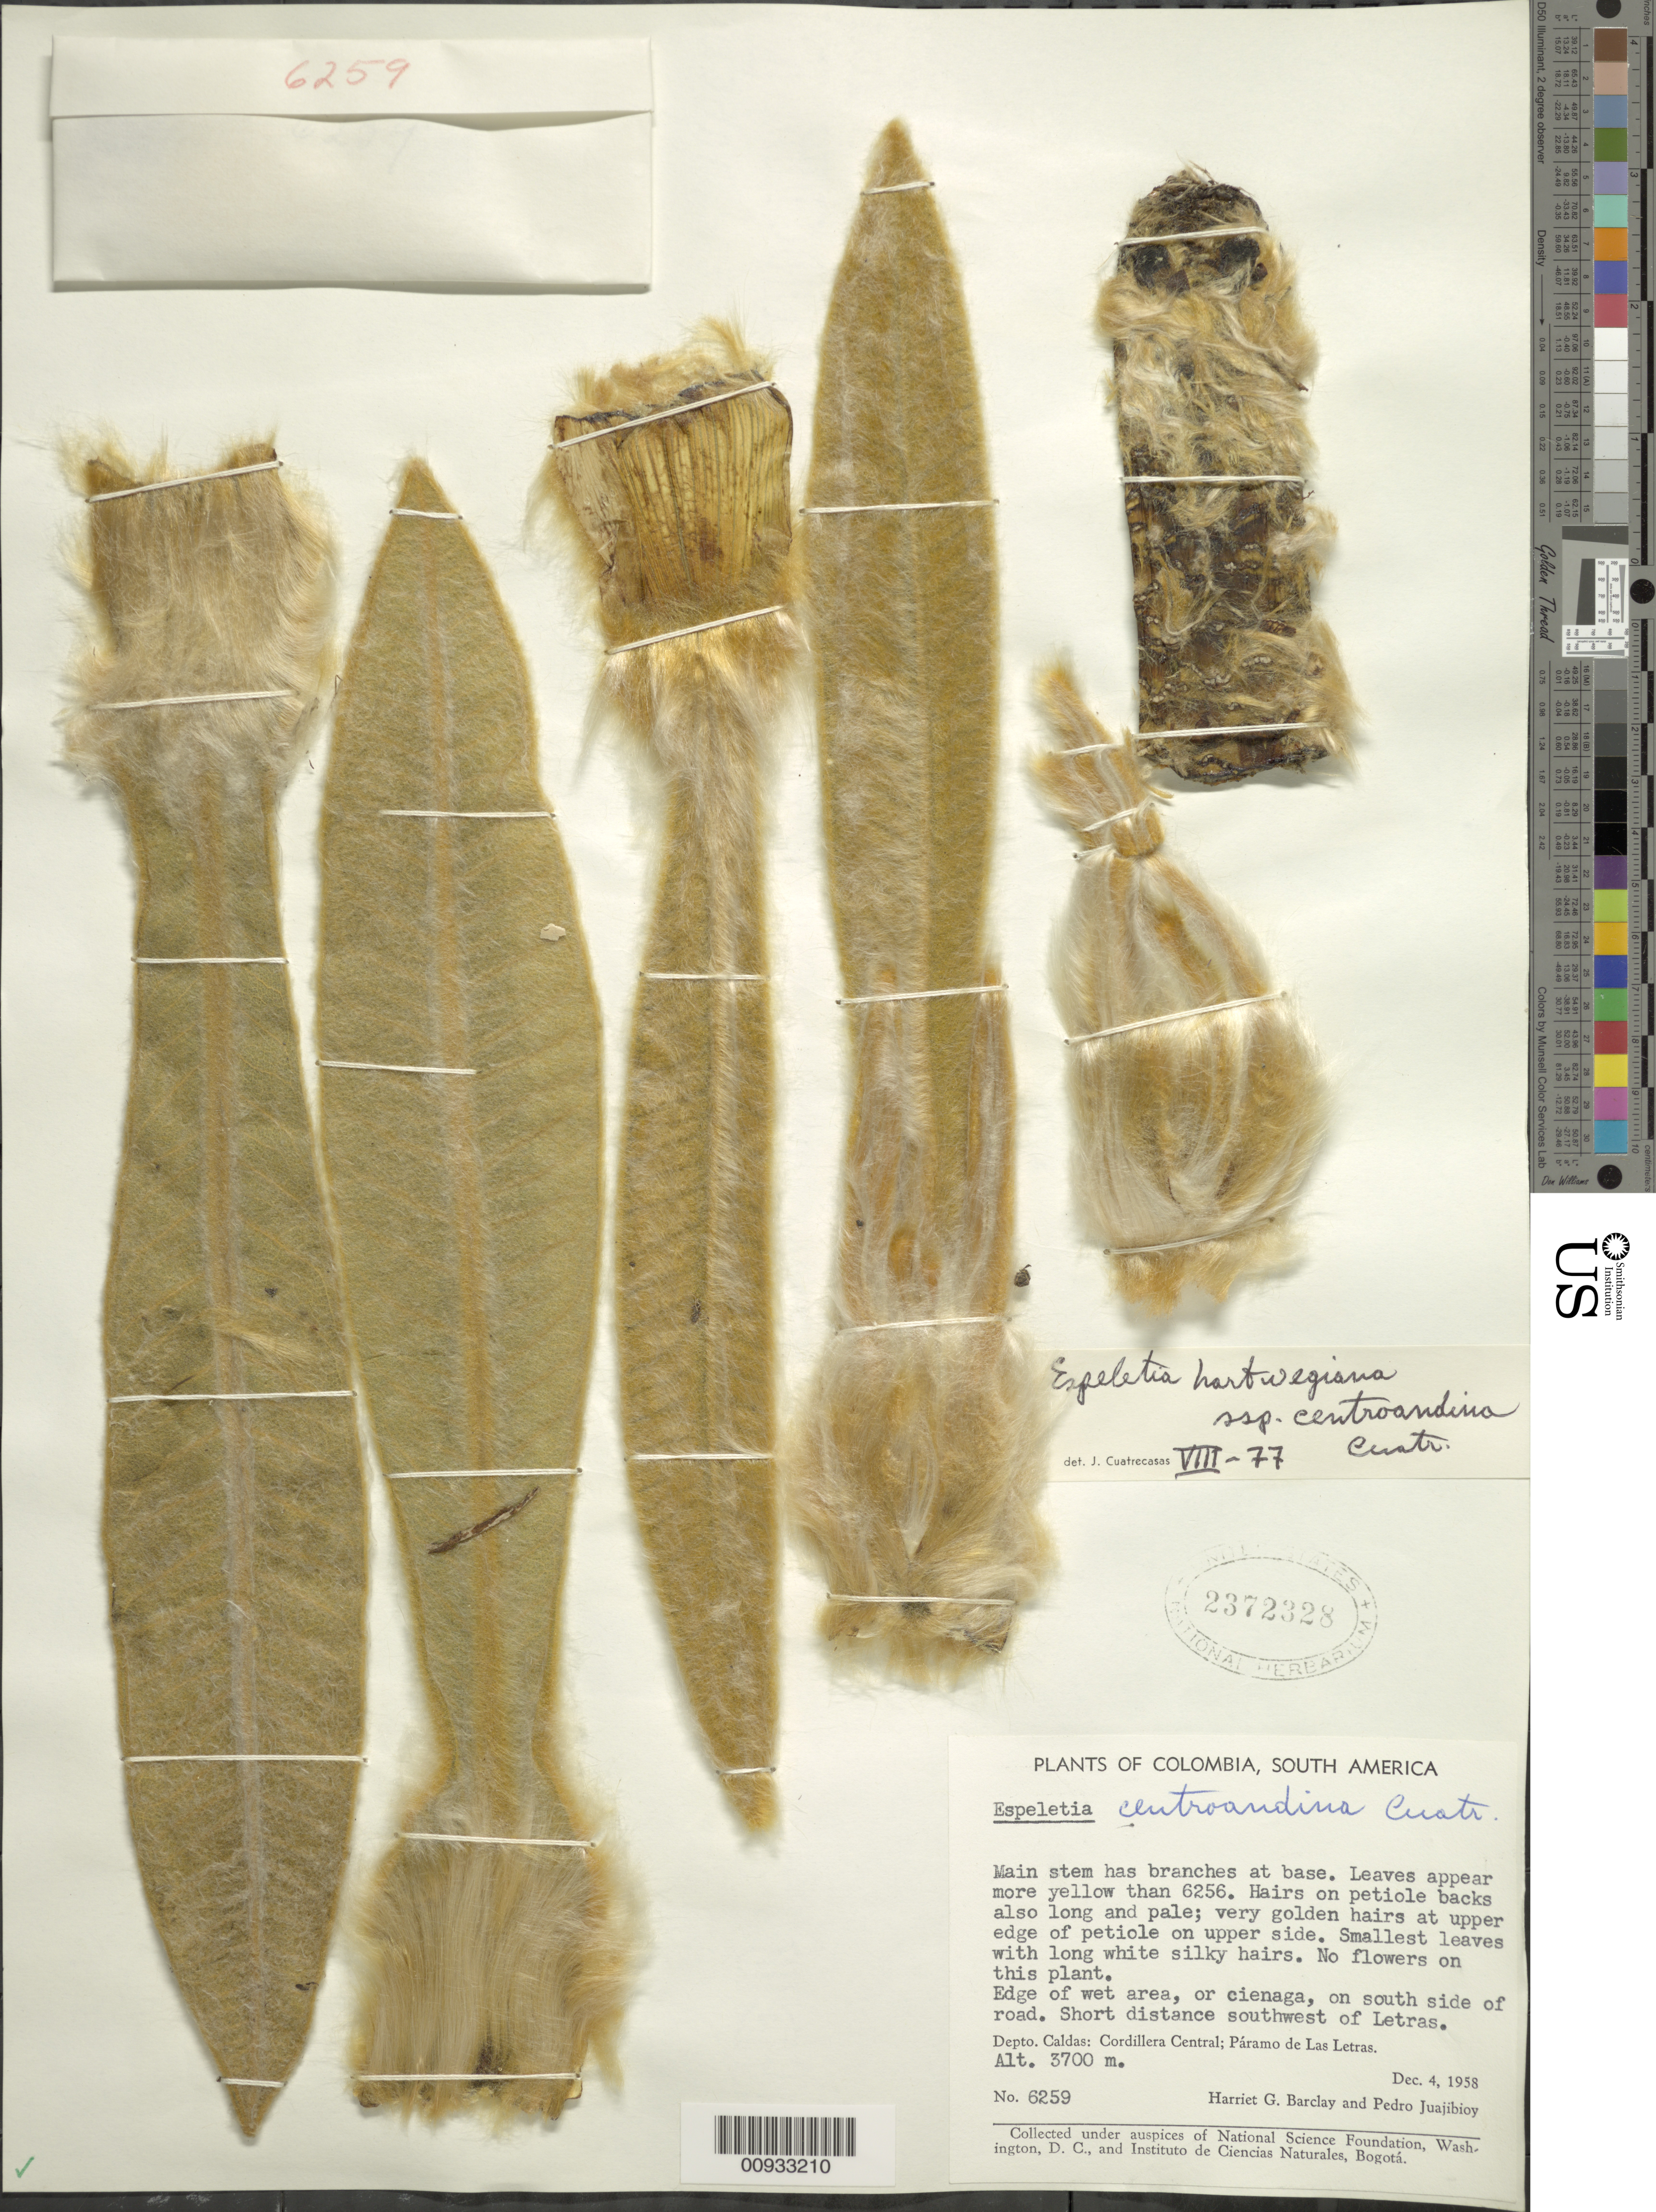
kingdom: Plantae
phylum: Tracheophyta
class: Magnoliopsida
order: Asterales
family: Asteraceae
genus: Espeletia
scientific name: Espeletia hartwegiana subsp. centroandina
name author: Cuatrec.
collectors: H. G. Barclay & P. Juajibioy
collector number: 6259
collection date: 1958-12-04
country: Colombia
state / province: Caldas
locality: Edge of wet area, cienaga, on south side of road, short distance southwest of Letras, Cordillera Central; Paramo de Las Letras.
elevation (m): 3700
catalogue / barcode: US 2372328